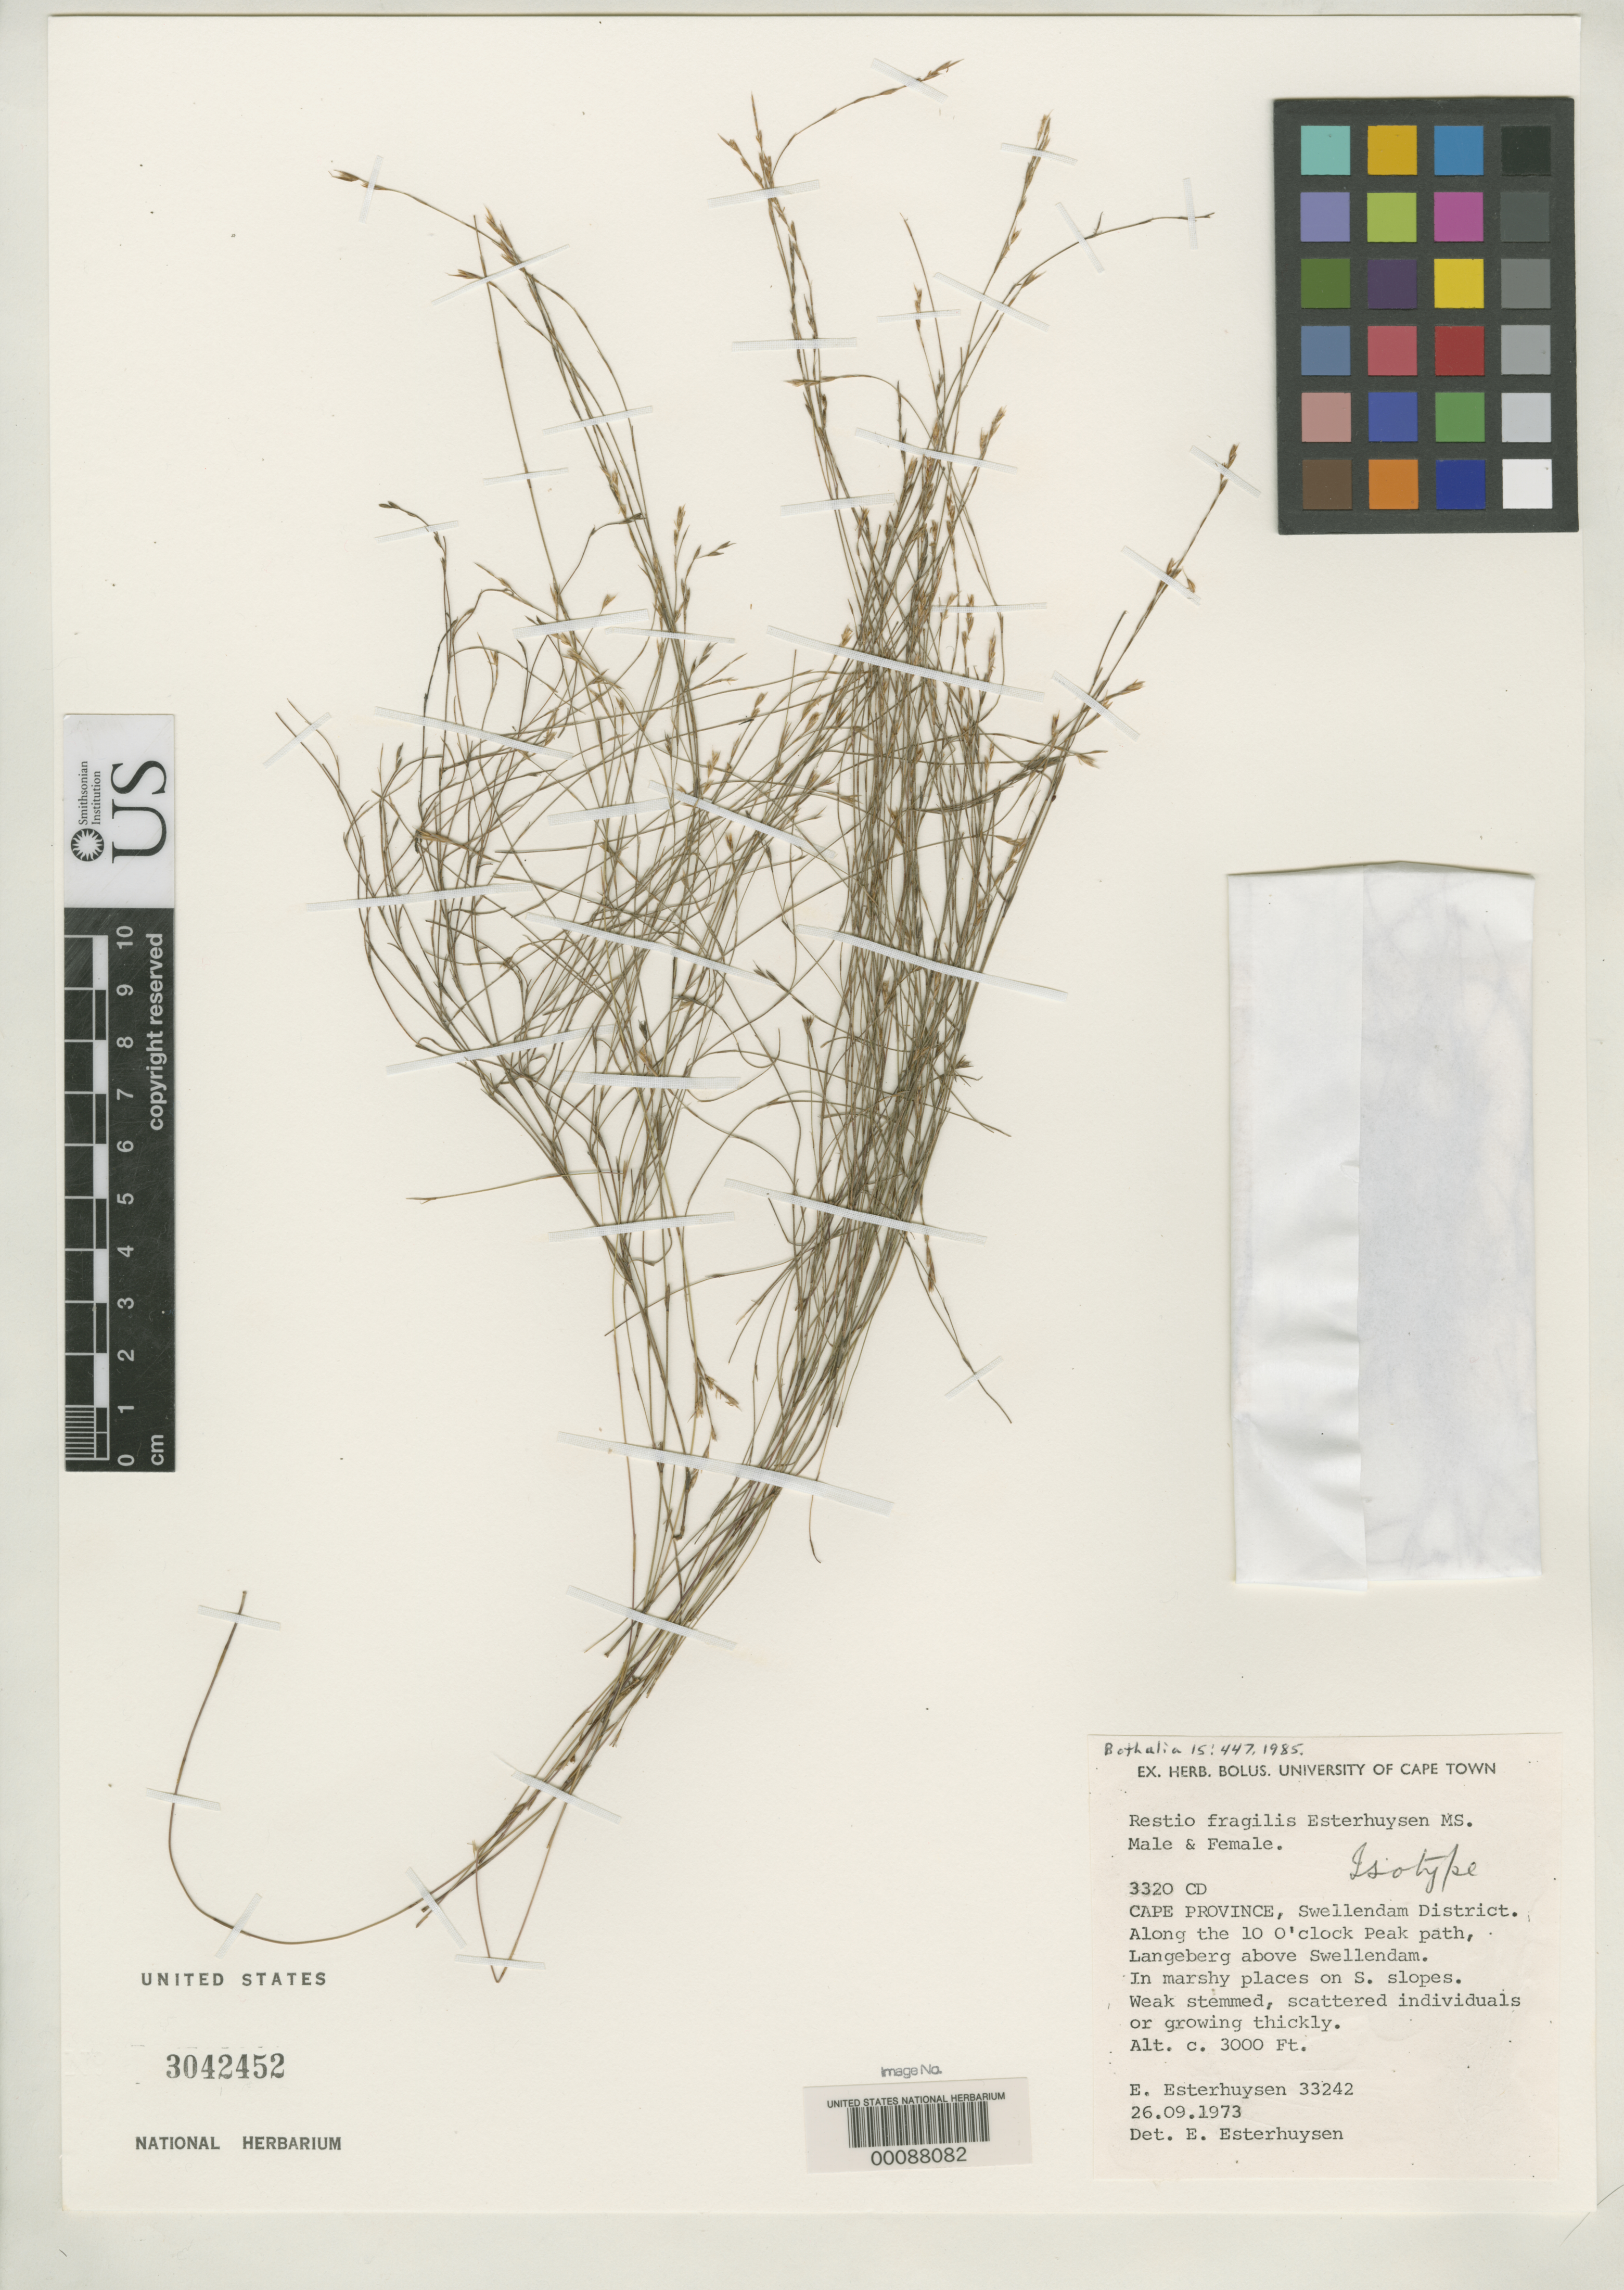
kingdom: Plantae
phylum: Tracheophyta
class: Liliopsida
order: Poales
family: Restionaceae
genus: Restio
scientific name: Restio fragilis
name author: Esterh.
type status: Isotype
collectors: E. E. Esterhuysen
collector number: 33242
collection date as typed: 26 Sep 1973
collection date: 1973-09-26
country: South Africa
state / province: Western Cape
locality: Langeberg Abveswellendam, along 10 o'clock Peak path. Swellendam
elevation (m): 914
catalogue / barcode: US 3042452